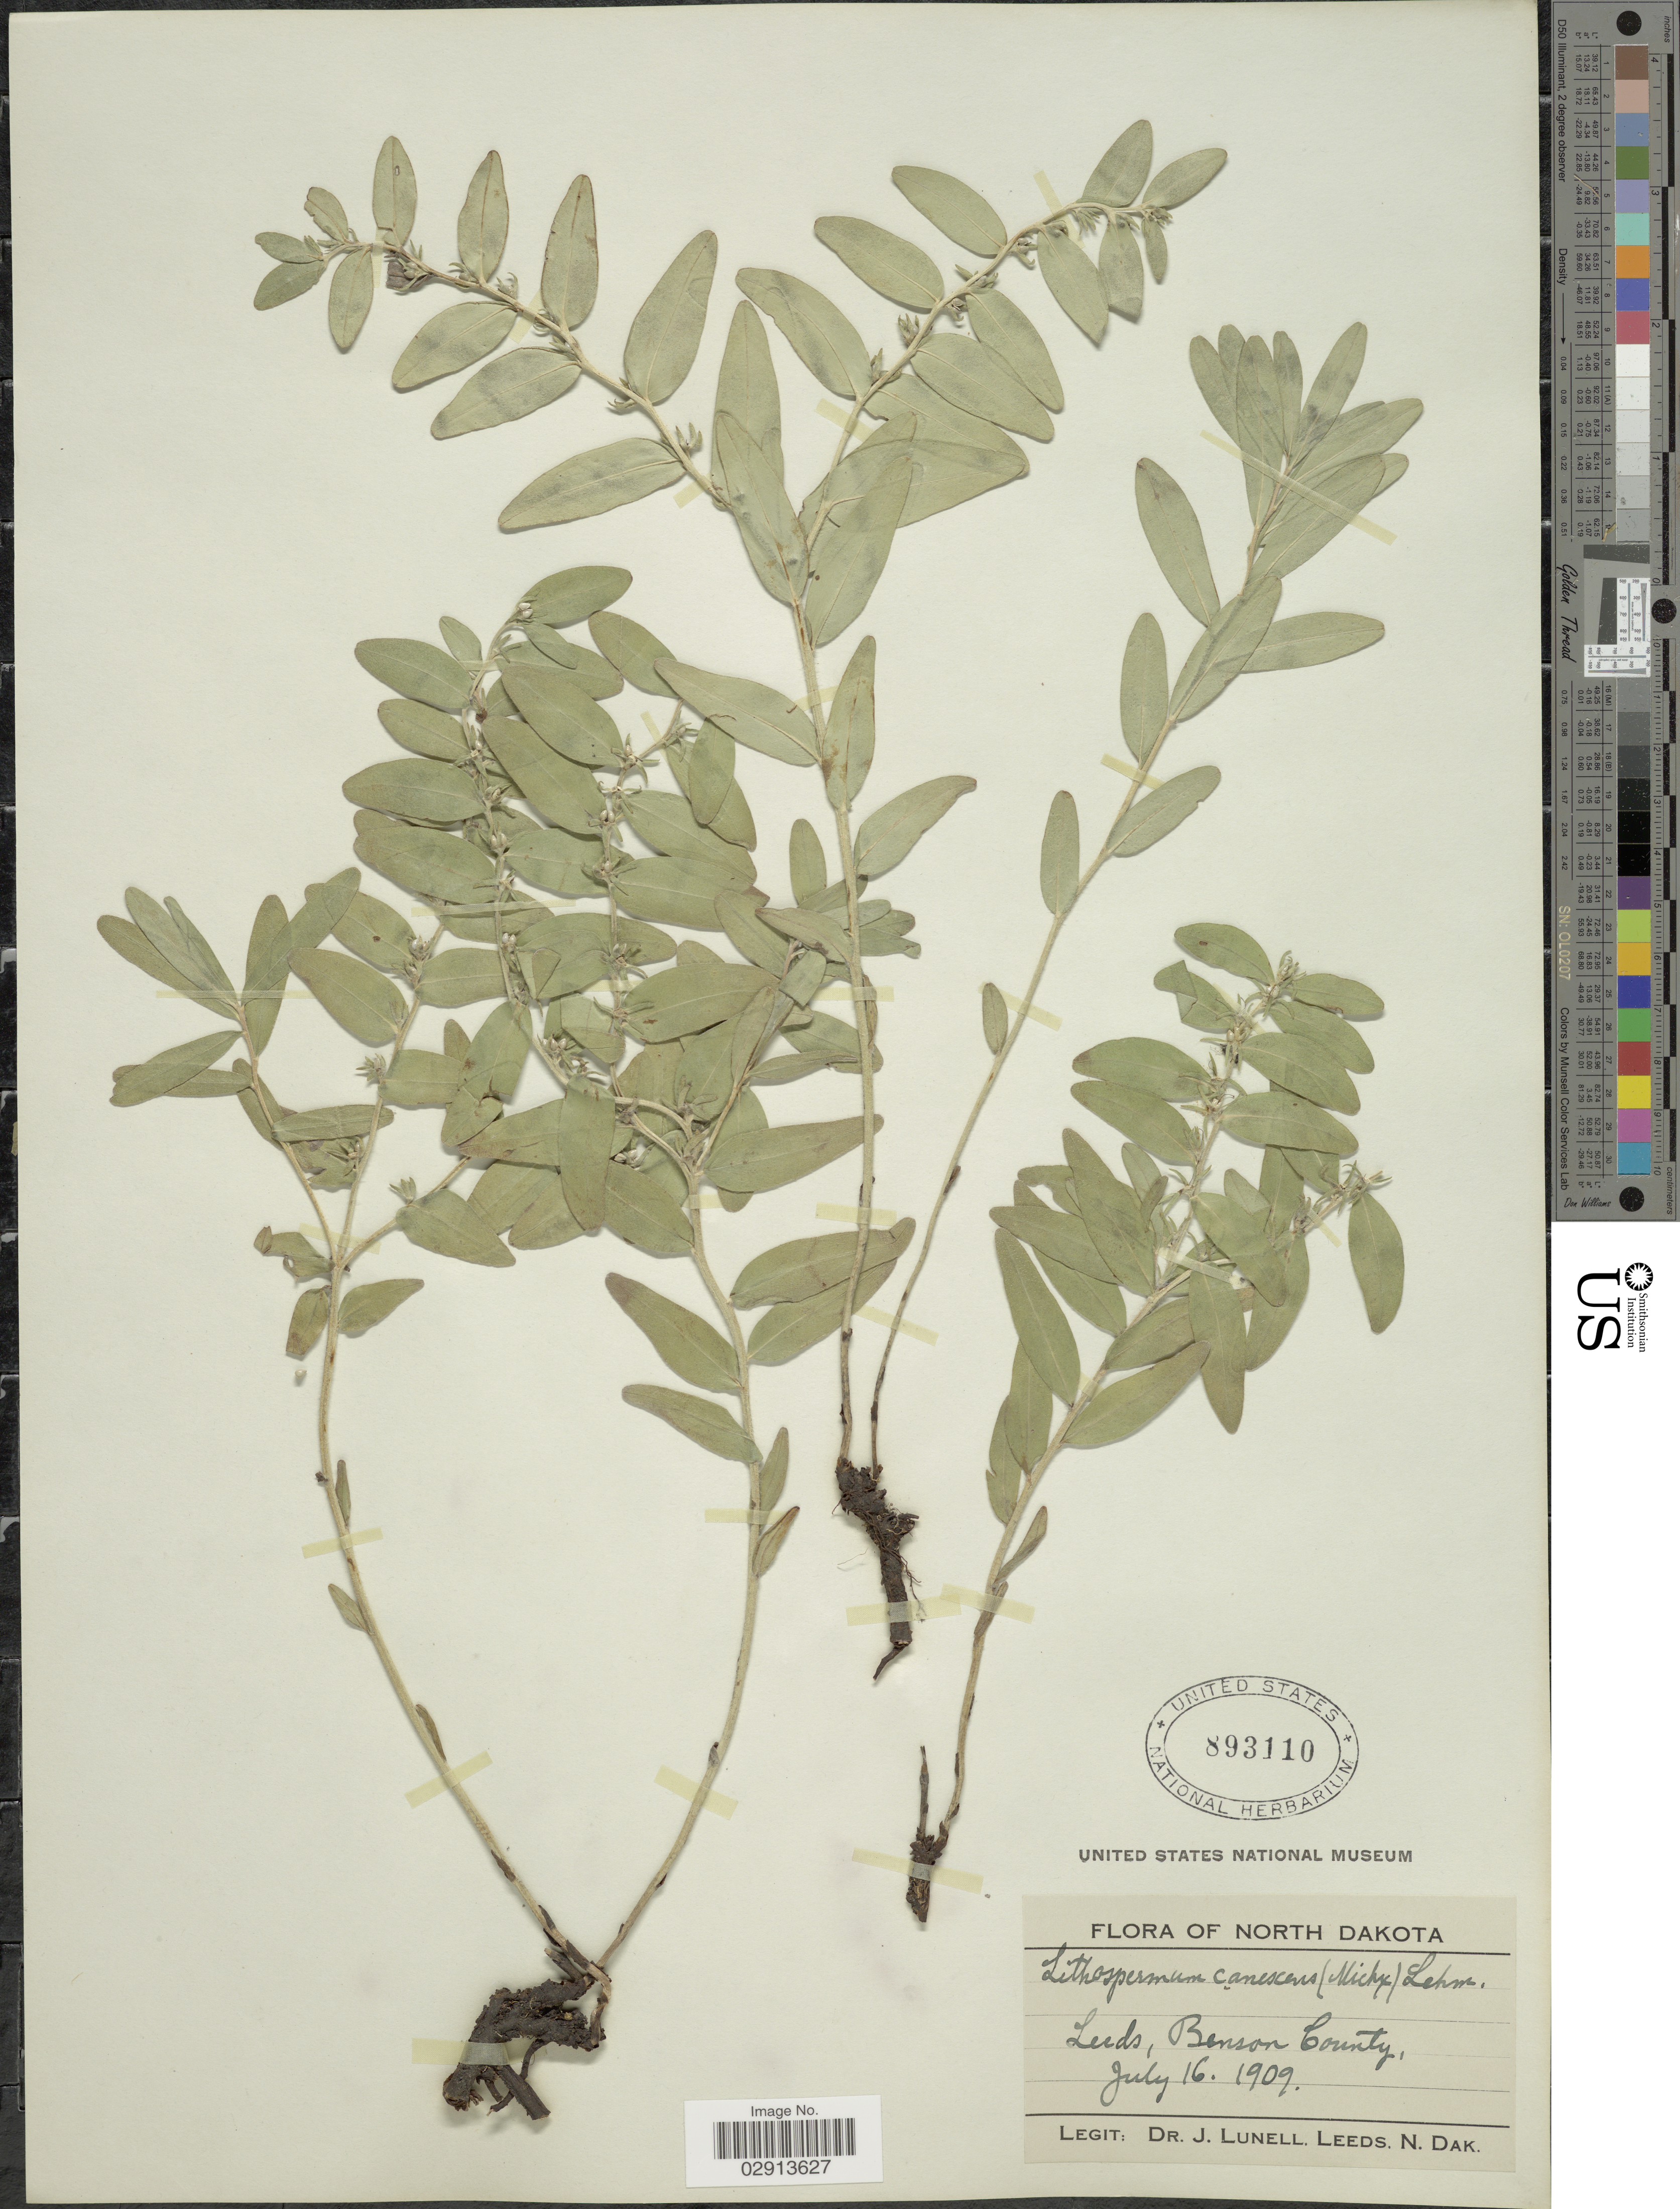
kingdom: Plantae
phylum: Tracheophyta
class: Magnoliopsida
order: Boraginales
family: Boraginaceae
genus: Lithospermum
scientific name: Lithospermum canescens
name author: (Michx.) Lehm.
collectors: J. Lunell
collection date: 1909-07-16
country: United States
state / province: North Dakota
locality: Leeds, Benson County.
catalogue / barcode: US 893110